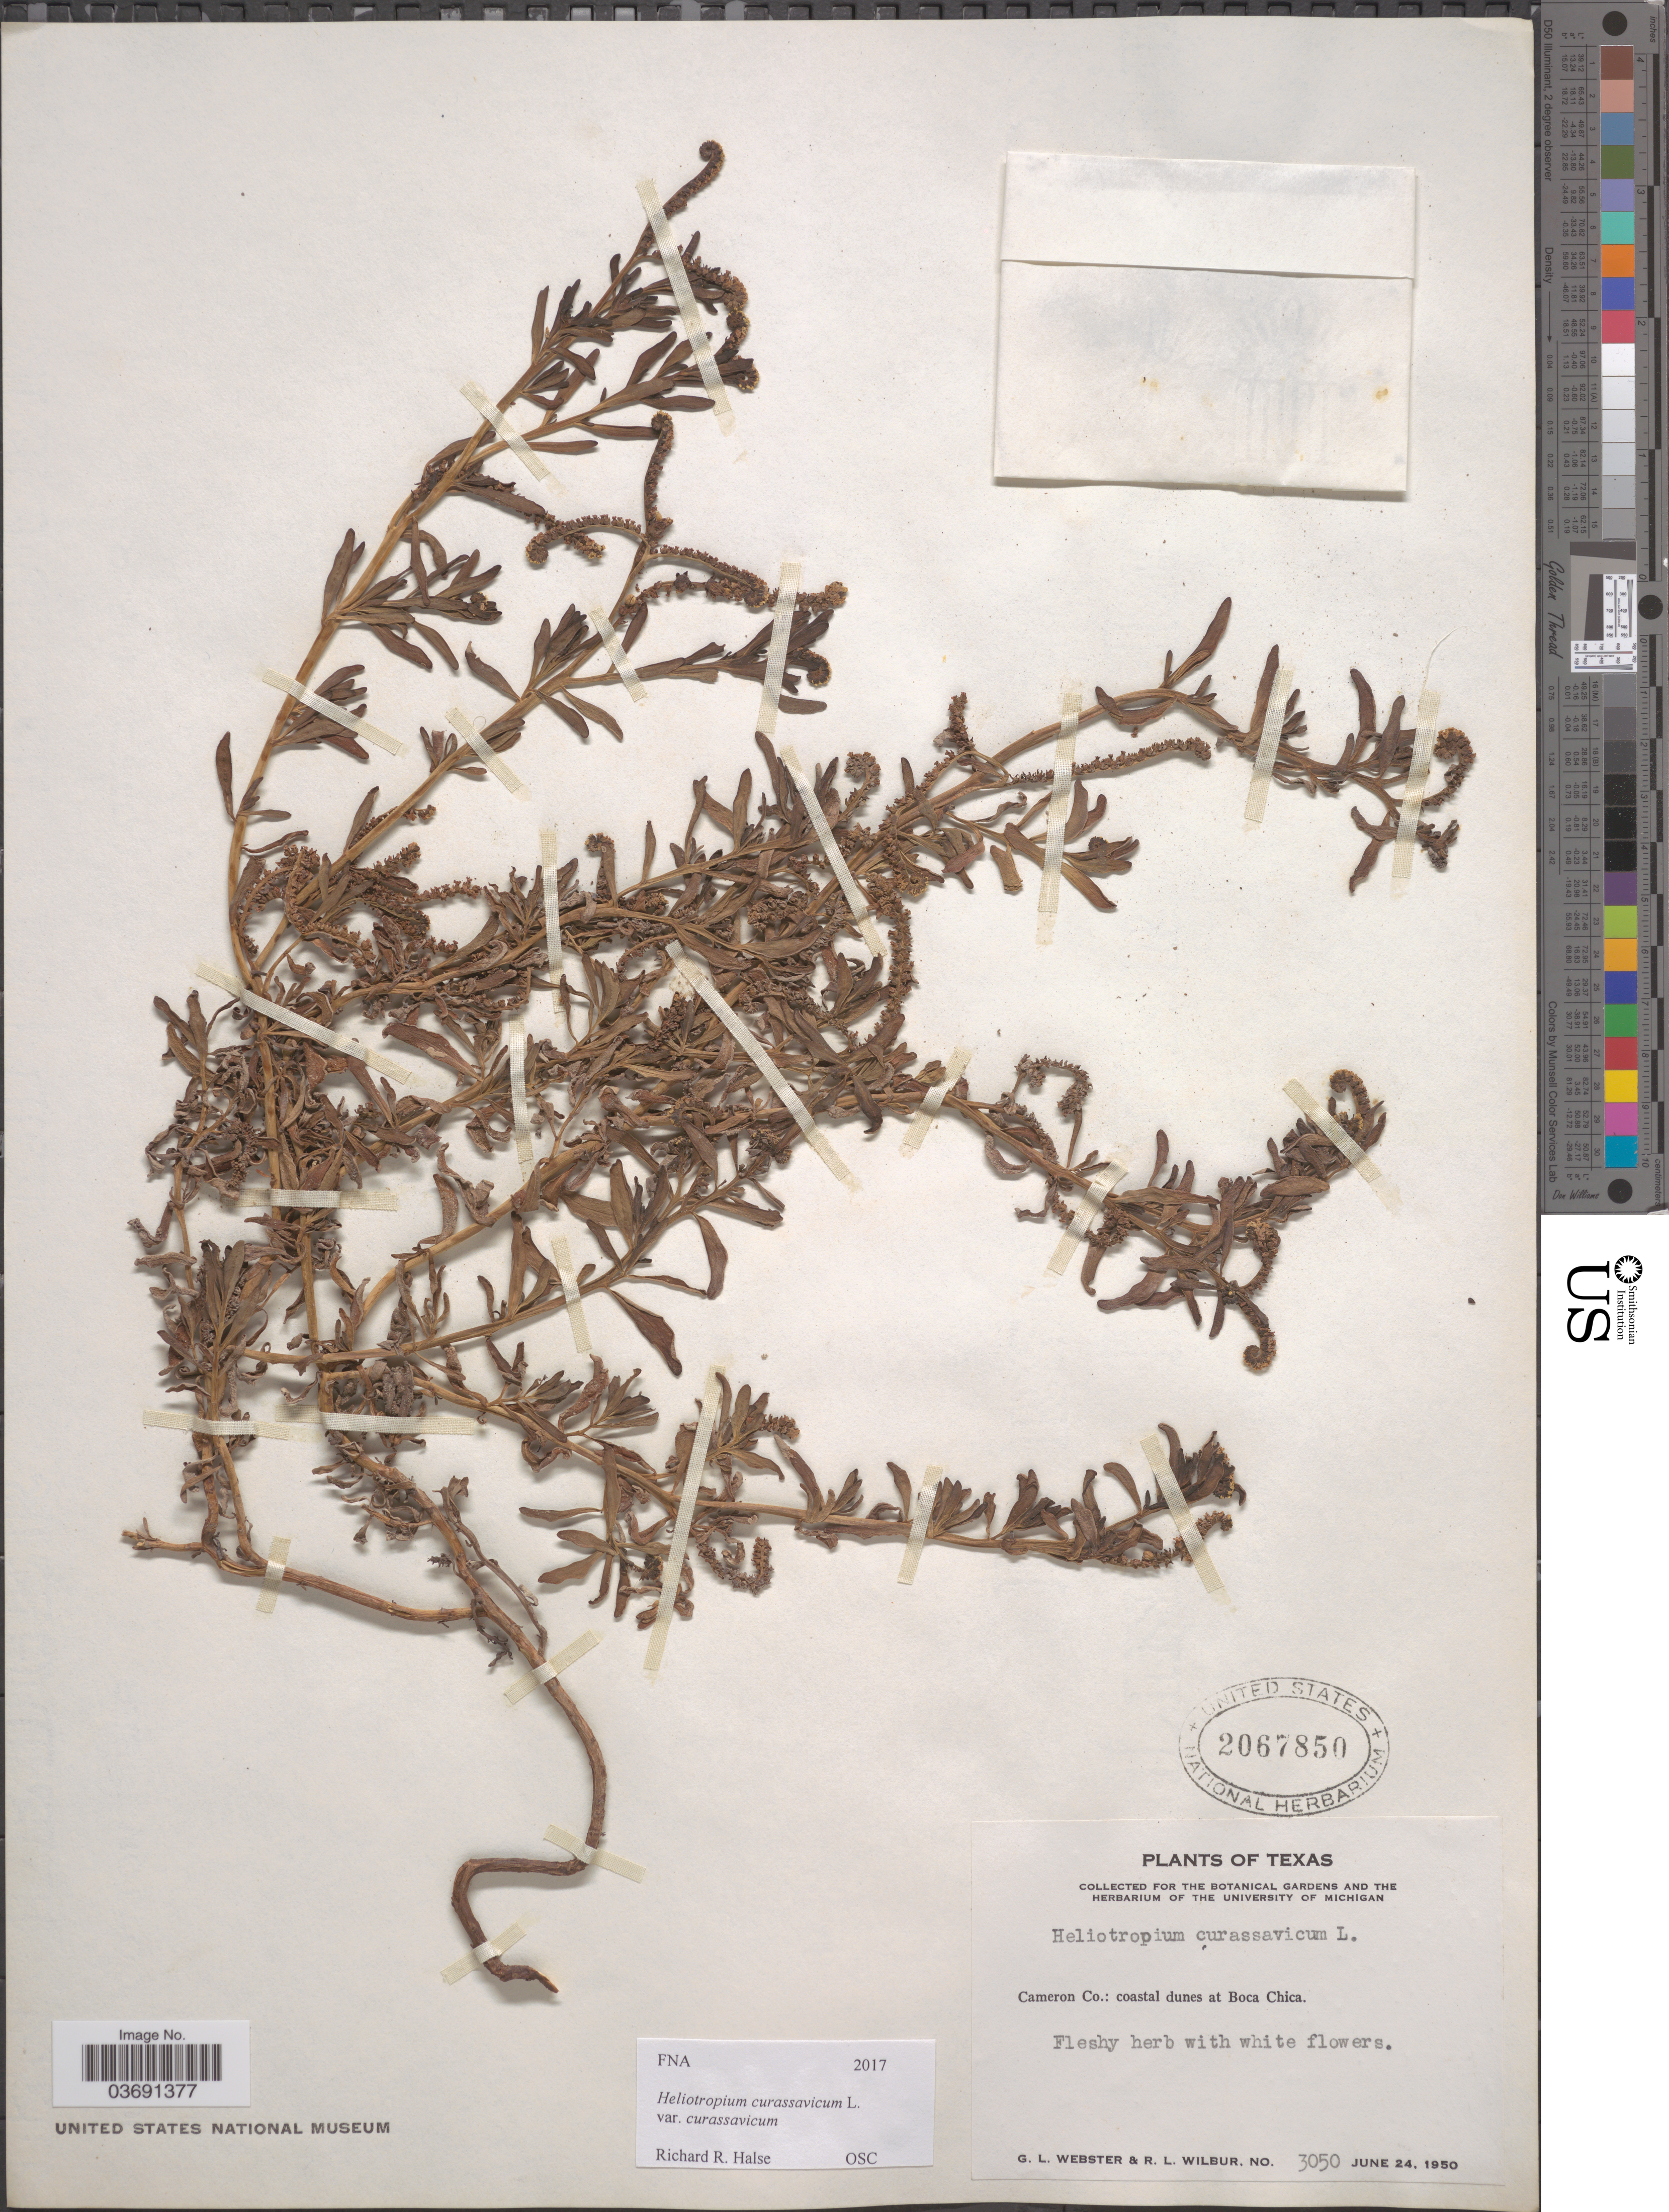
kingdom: Plantae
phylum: Tracheophyta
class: Magnoliopsida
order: Boraginales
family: Heliotropiaceae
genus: Heliotropium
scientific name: Heliotropium curassavicum var. curassavicum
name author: L.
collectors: G. L. Webster & R. L. Wilbur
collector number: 3050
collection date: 1950-06-24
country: United States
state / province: Texas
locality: Cameron Co.: coastal dunes at Boca Chica.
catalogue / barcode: US 2067850